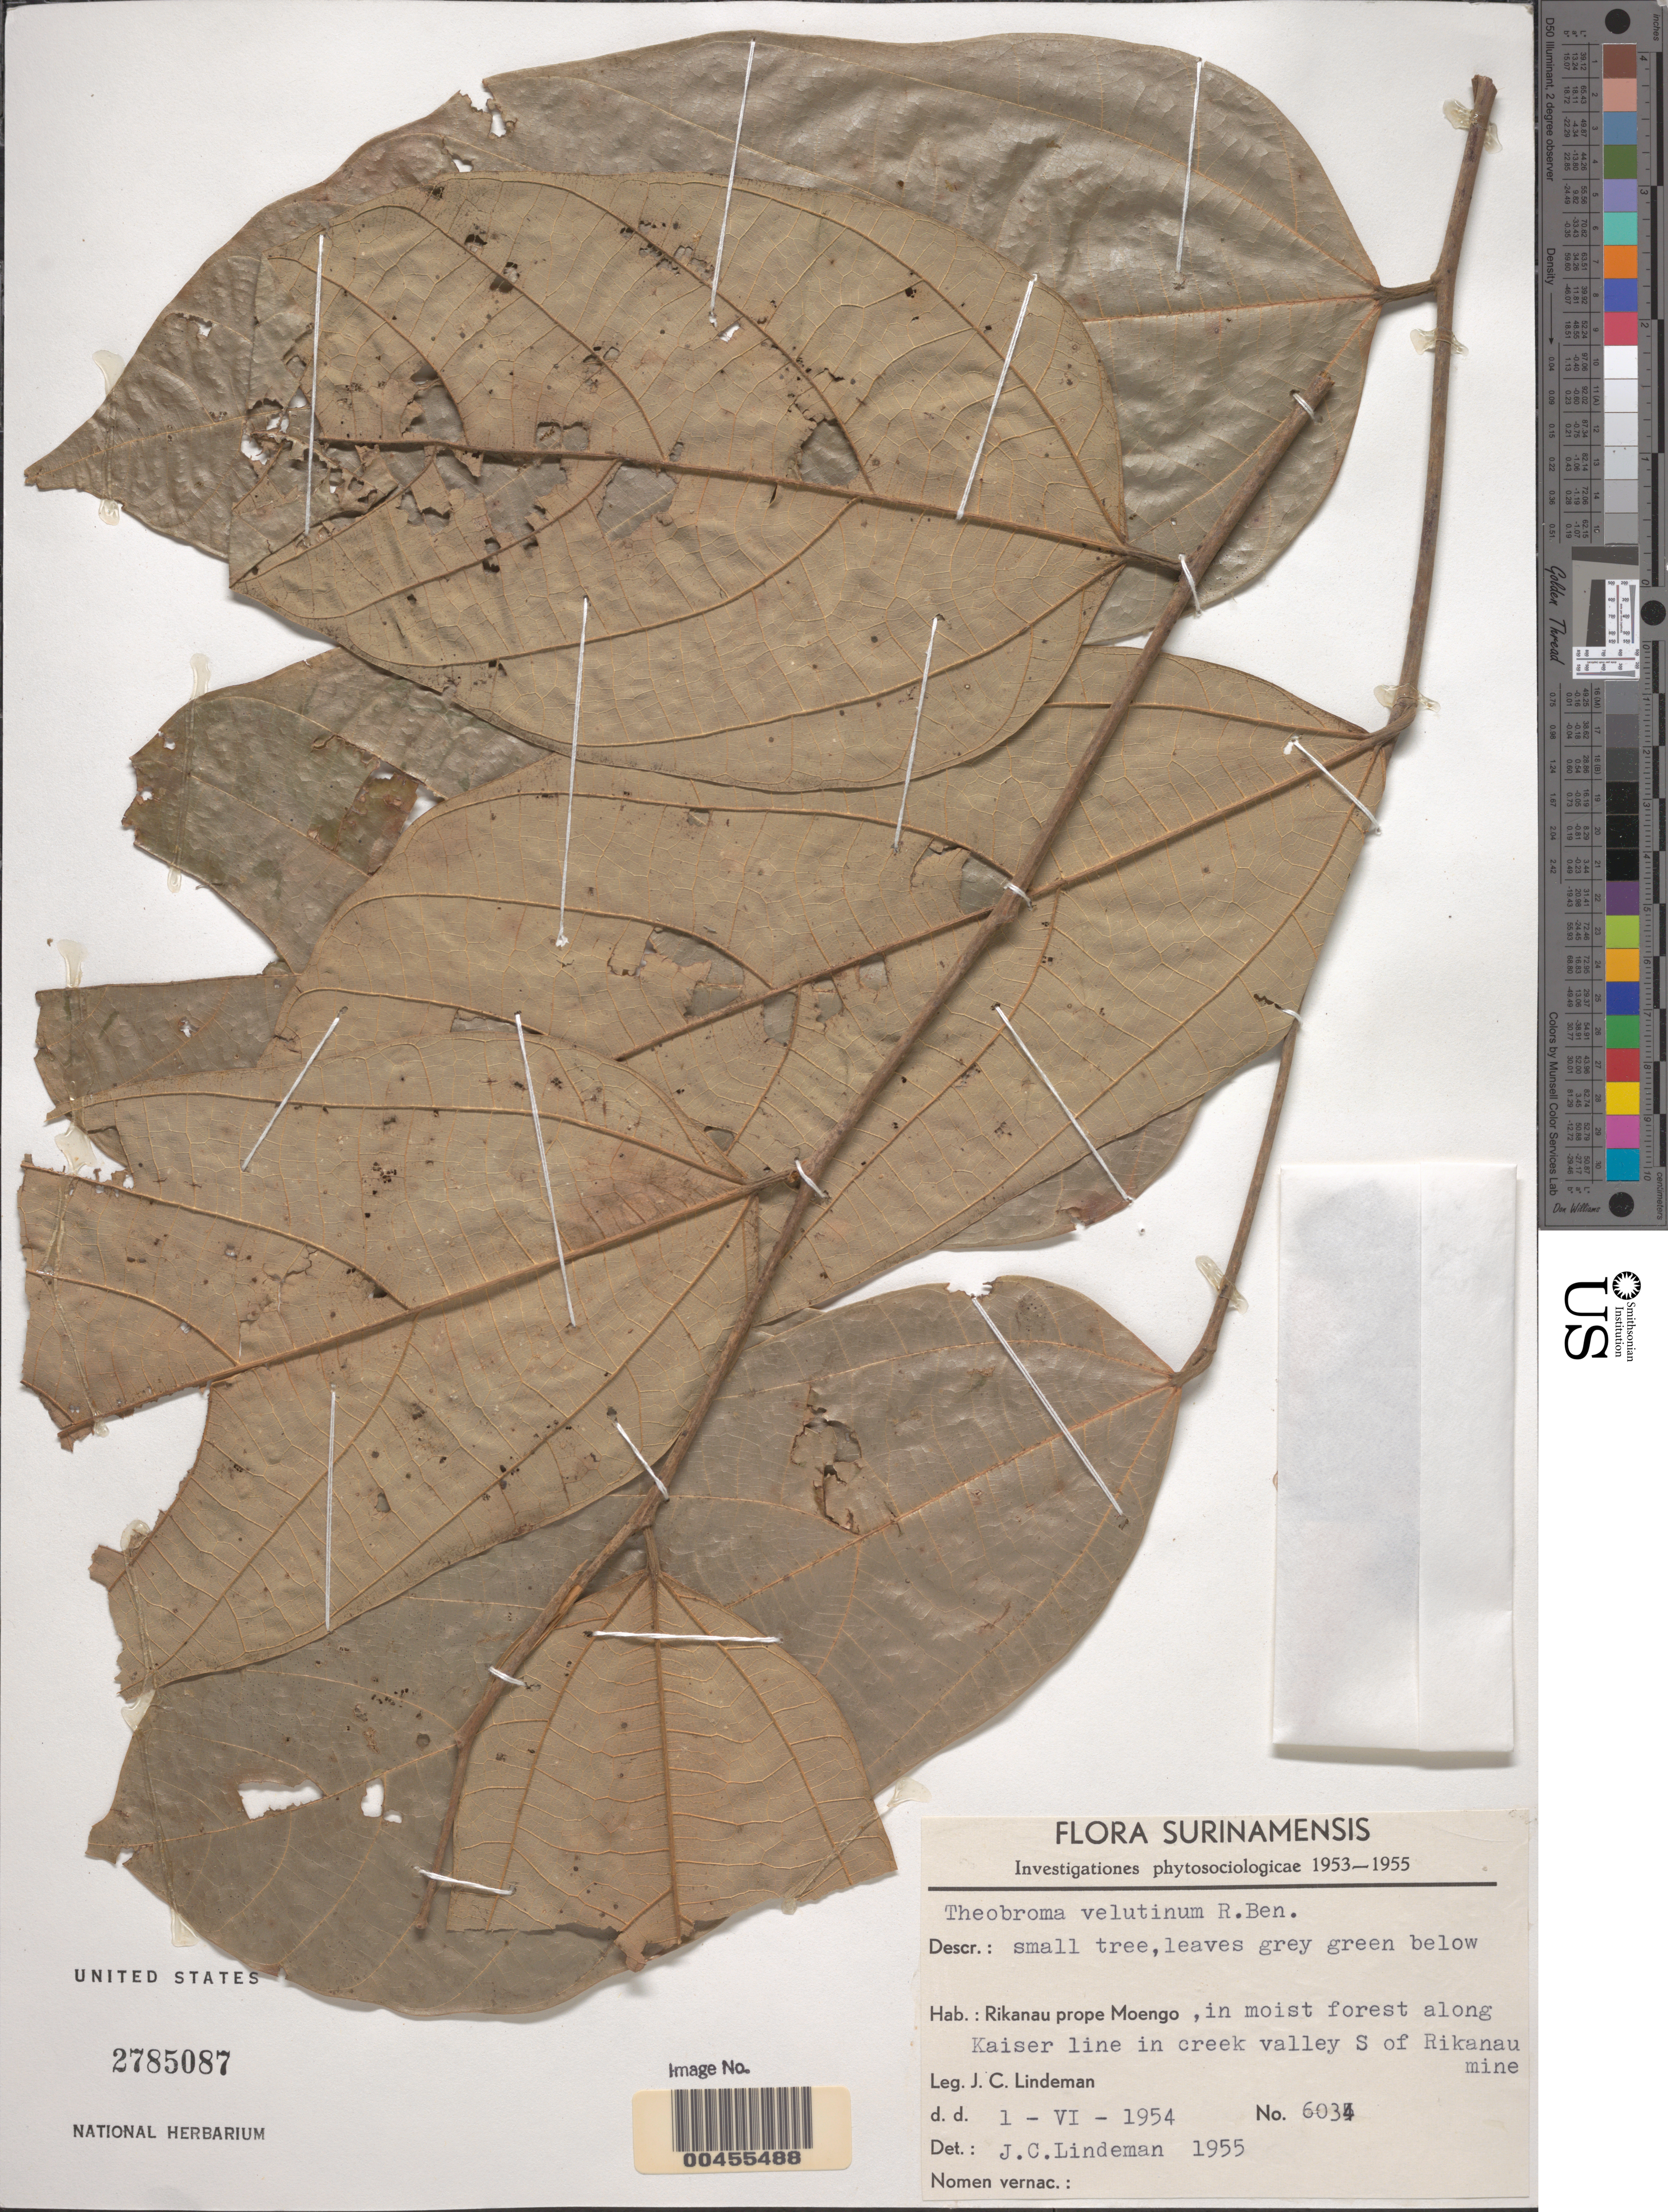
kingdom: Plantae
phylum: Tracheophyta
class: Magnoliopsida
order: Malvales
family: Malvaceae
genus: Theobroma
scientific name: Theobroma velutinum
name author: Benoist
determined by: Lindeman, J. C.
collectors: J. C. Lindeman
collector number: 6034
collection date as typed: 01 Jun 1954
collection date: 1954-06-01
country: Suriname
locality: Rikanau prope Moengo, S of Rikanau mine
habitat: moist forest along Kaiser line in creek valley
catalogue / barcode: US 2785087